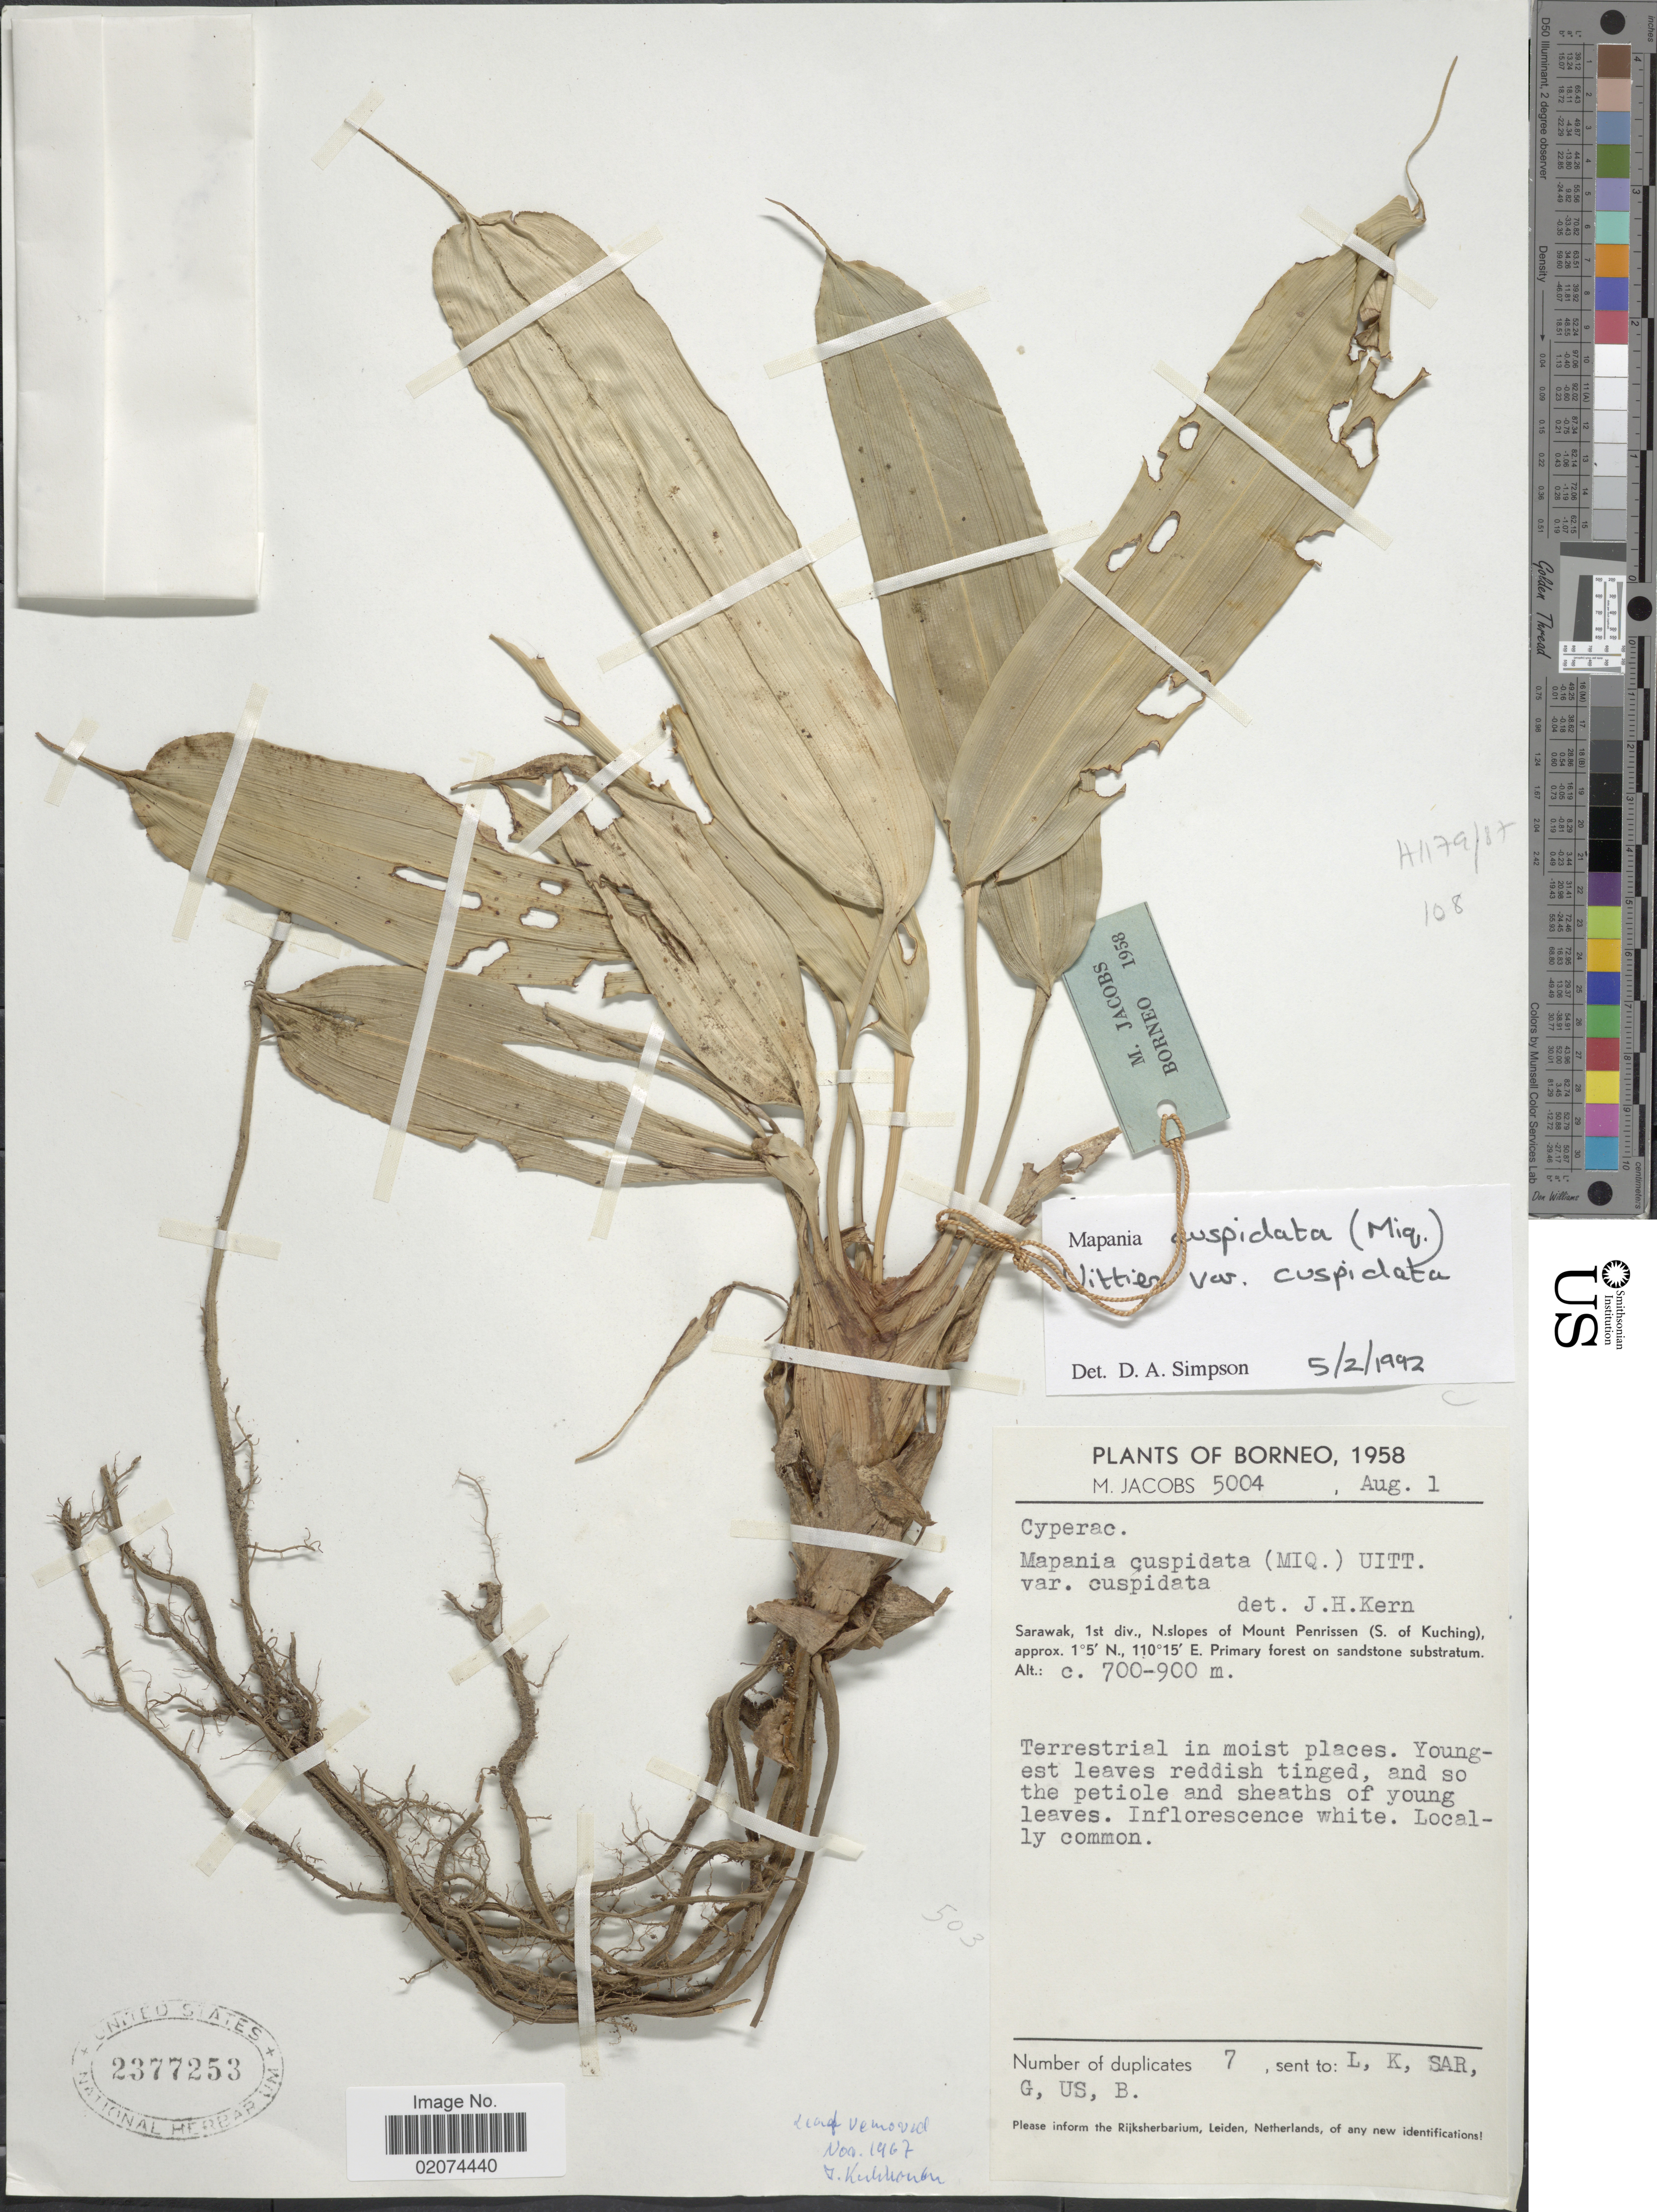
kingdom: Plantae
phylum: Tracheophyta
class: Liliopsida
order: Poales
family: Cyperaceae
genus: Mapania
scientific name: Mapania cuspidata var. cuspidata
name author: (Miq.) Uittien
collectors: M. Jacobs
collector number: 5004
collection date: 1958-08-01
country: Malaysia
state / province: Sarawak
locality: Borneo. Sarawak, 1st div., N. slopes of Mount Penrissen (S. of Kuching)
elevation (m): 700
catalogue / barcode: US 2377253